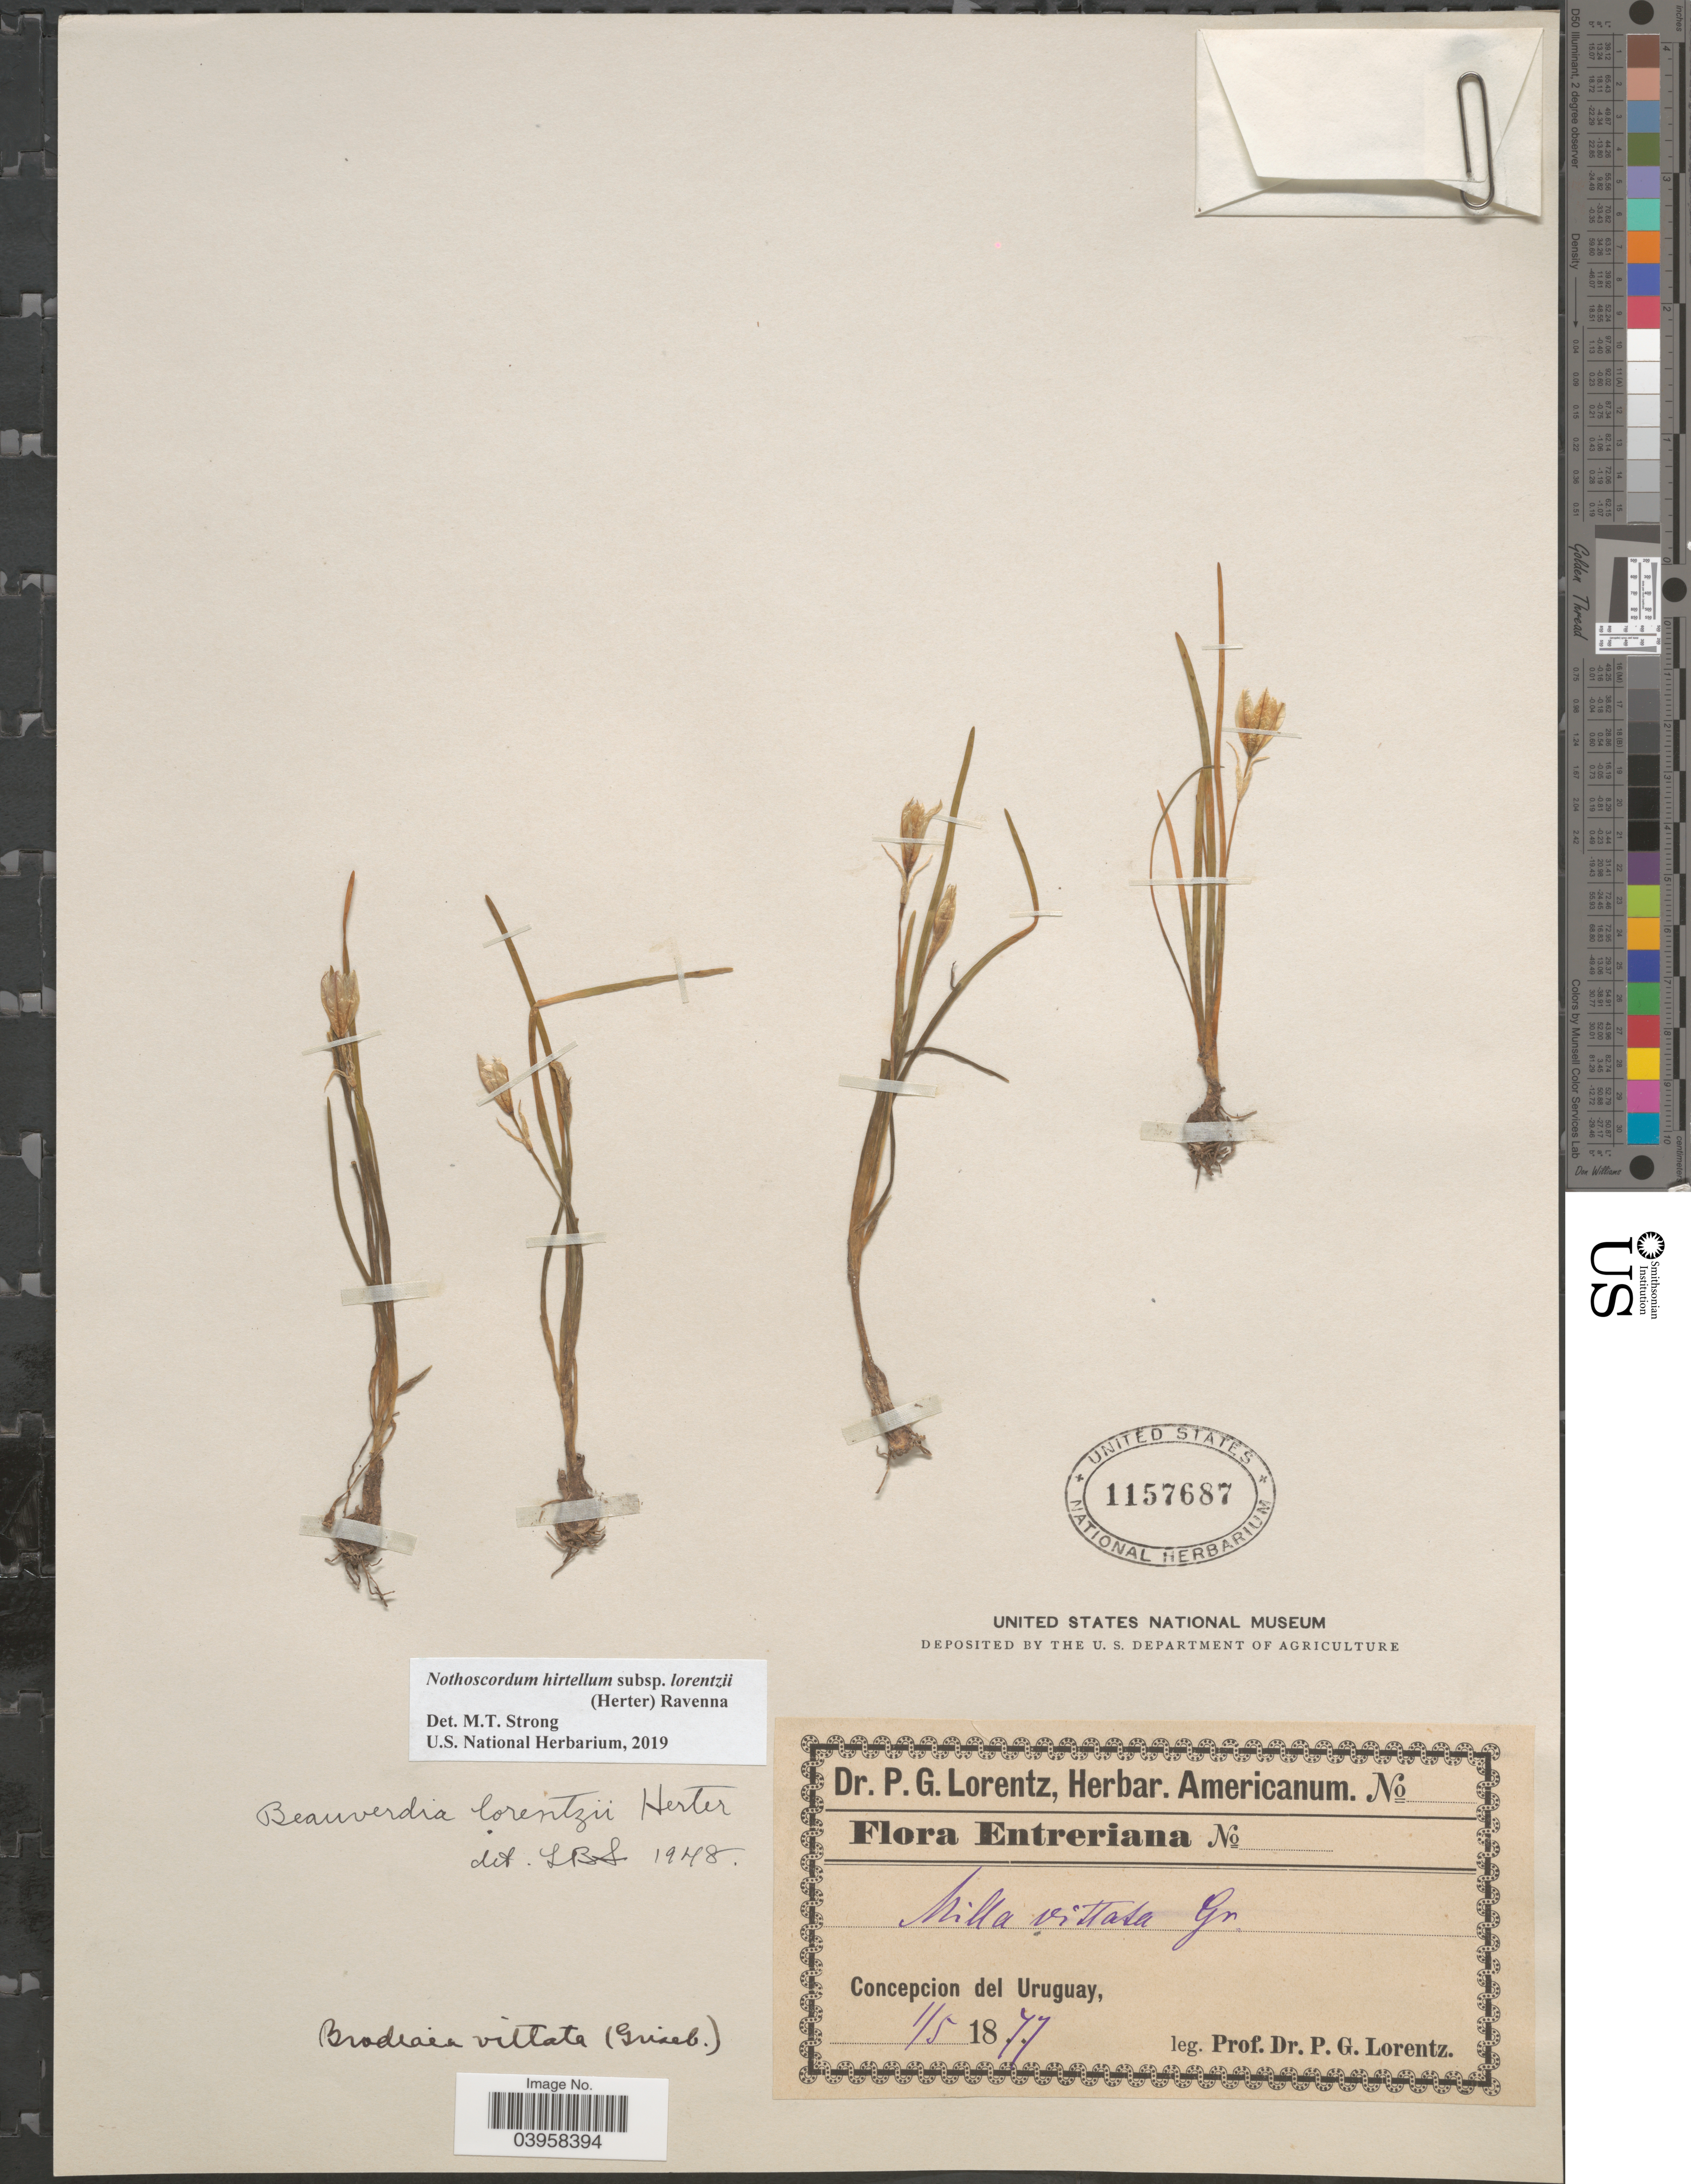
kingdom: Plantae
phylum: Tracheophyta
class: Liliopsida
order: Asparagales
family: Amaryllidaceae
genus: Nothoscordum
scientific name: Nothoscordum hirtellum subsp. lorentzii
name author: (Herter) Ravenna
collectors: P. G. Lorentz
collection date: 1877-05-01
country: Uruguay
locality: Concepcion del Uruguay.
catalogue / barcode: US 1157687